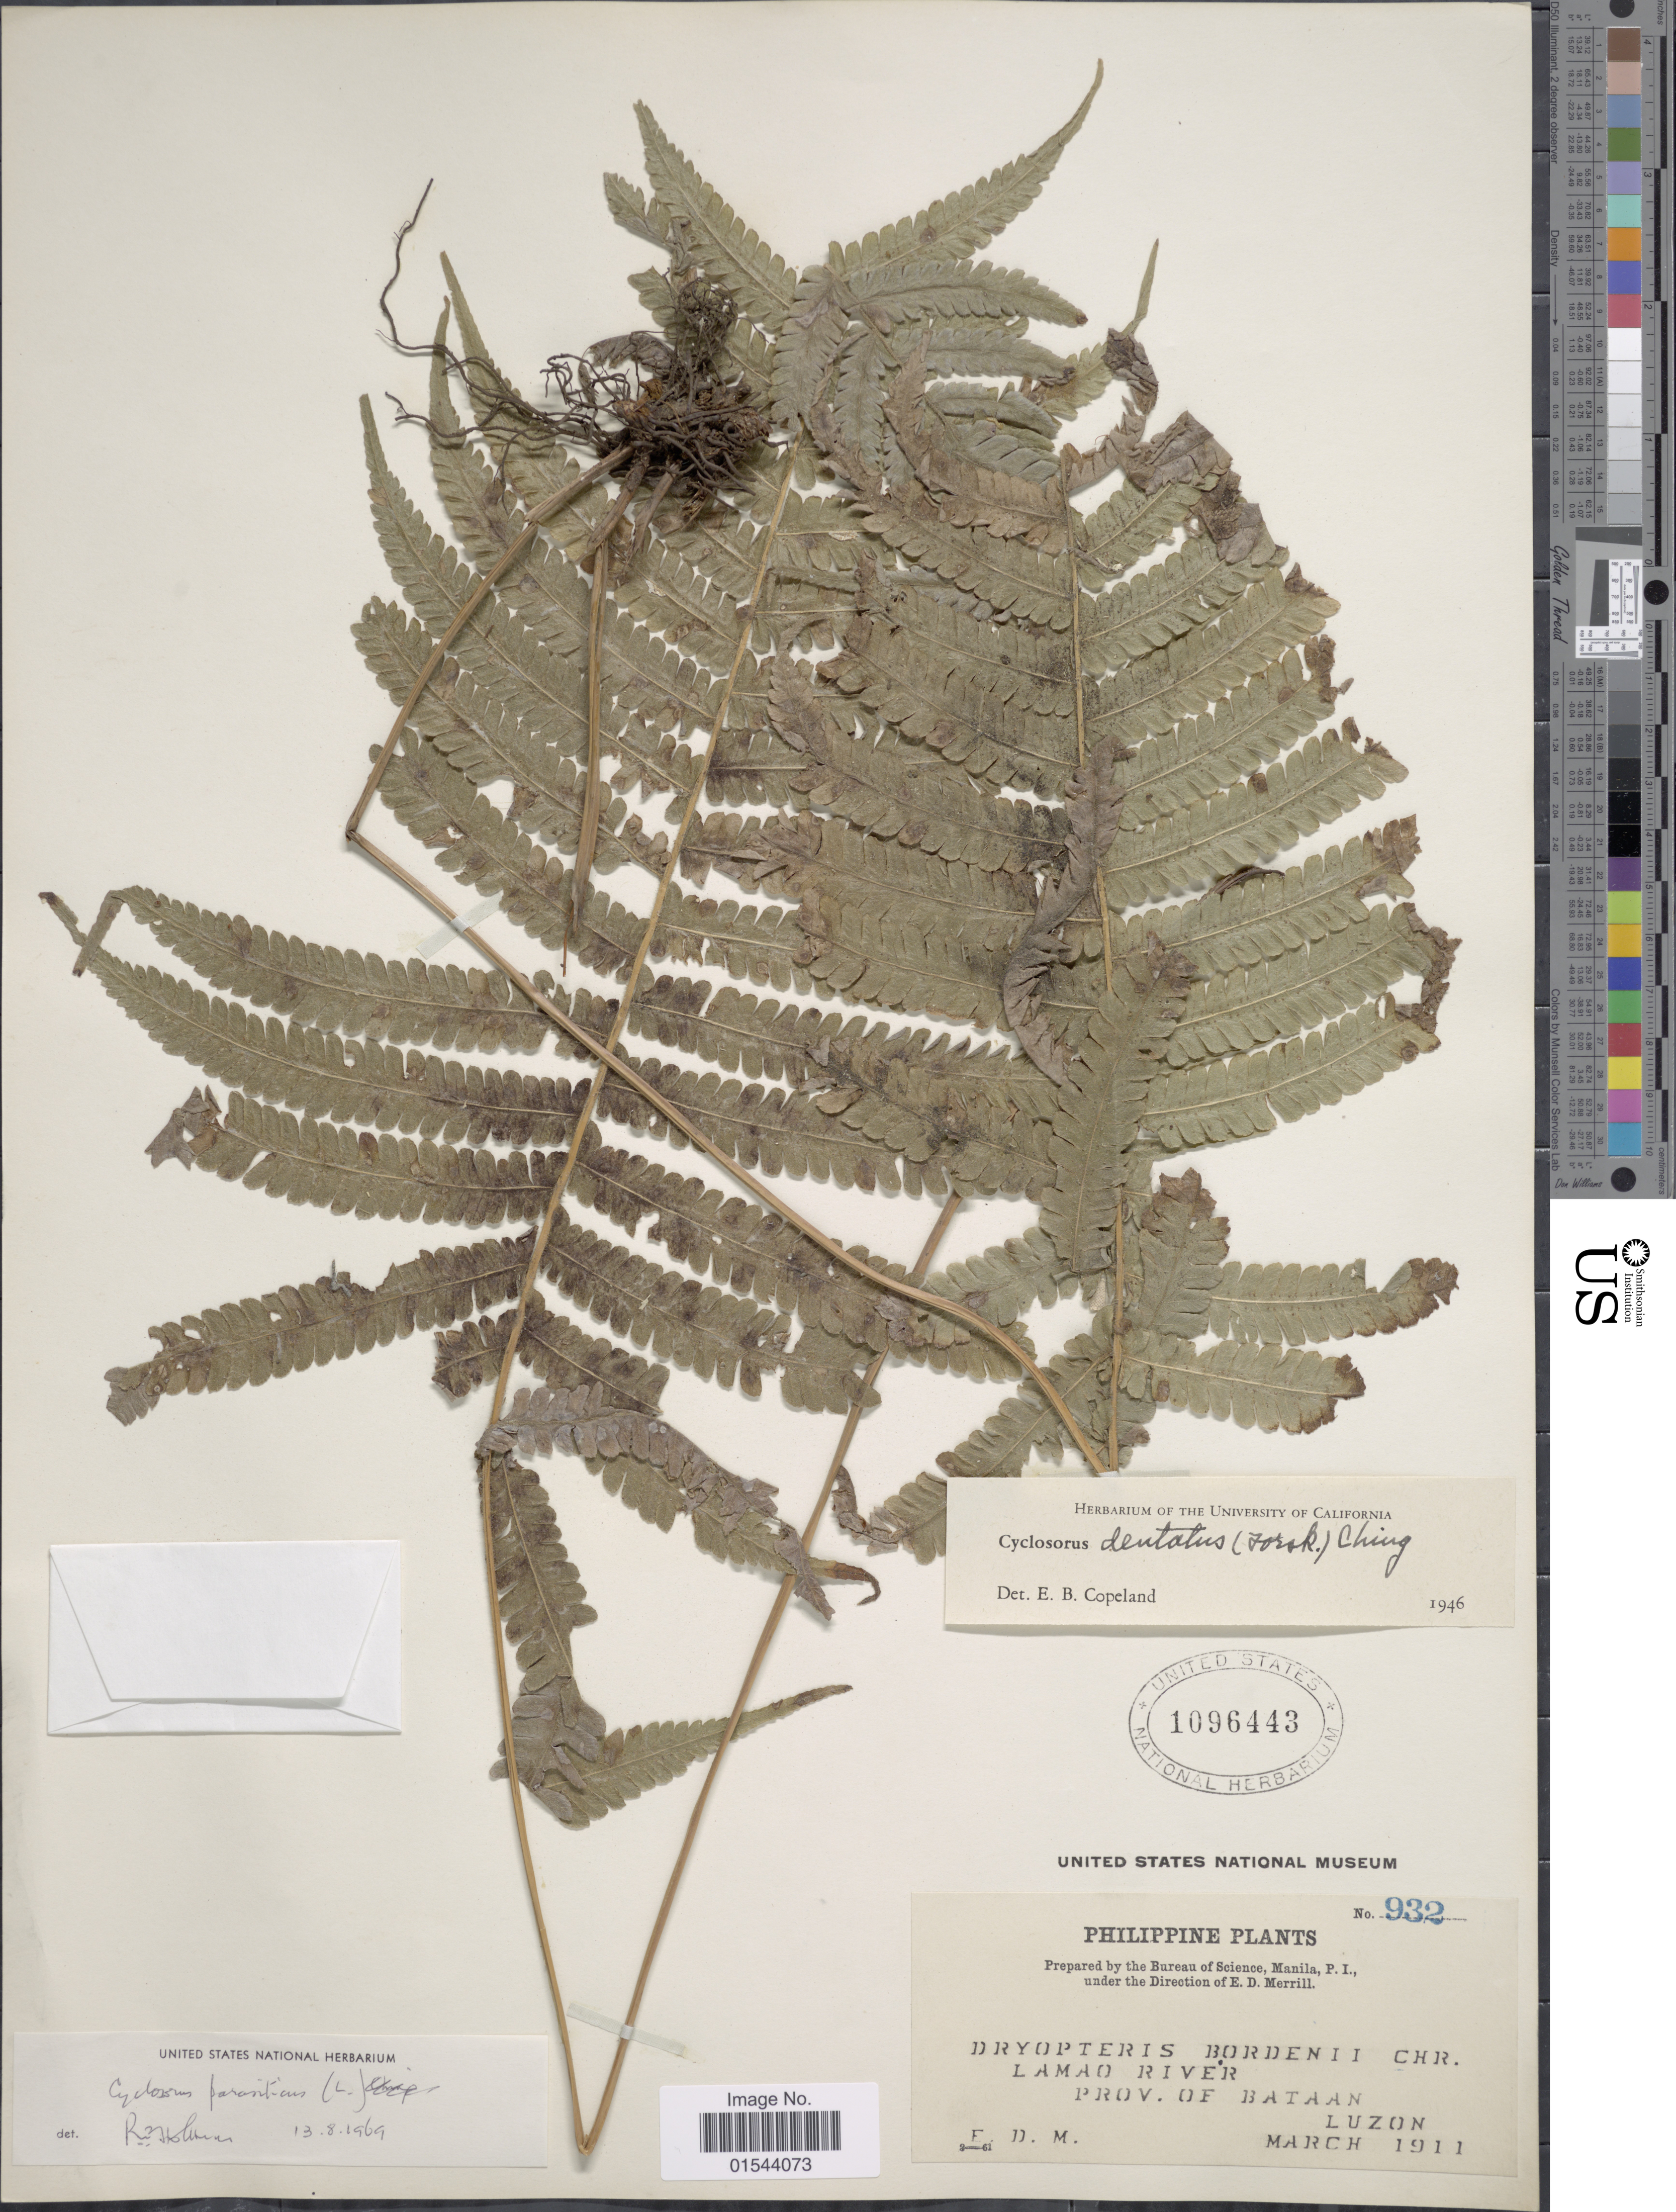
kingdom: Plantae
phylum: Tracheophyta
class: Polypodiopsida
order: Polypodiales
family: Thelypteridaceae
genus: Christella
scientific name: Christella parasitica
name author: (L.) H. Lév.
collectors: E. D. Merrill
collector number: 932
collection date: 1911-03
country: Philippines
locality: Lamao River, Prov. Bataan, Luzon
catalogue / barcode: US 1096443